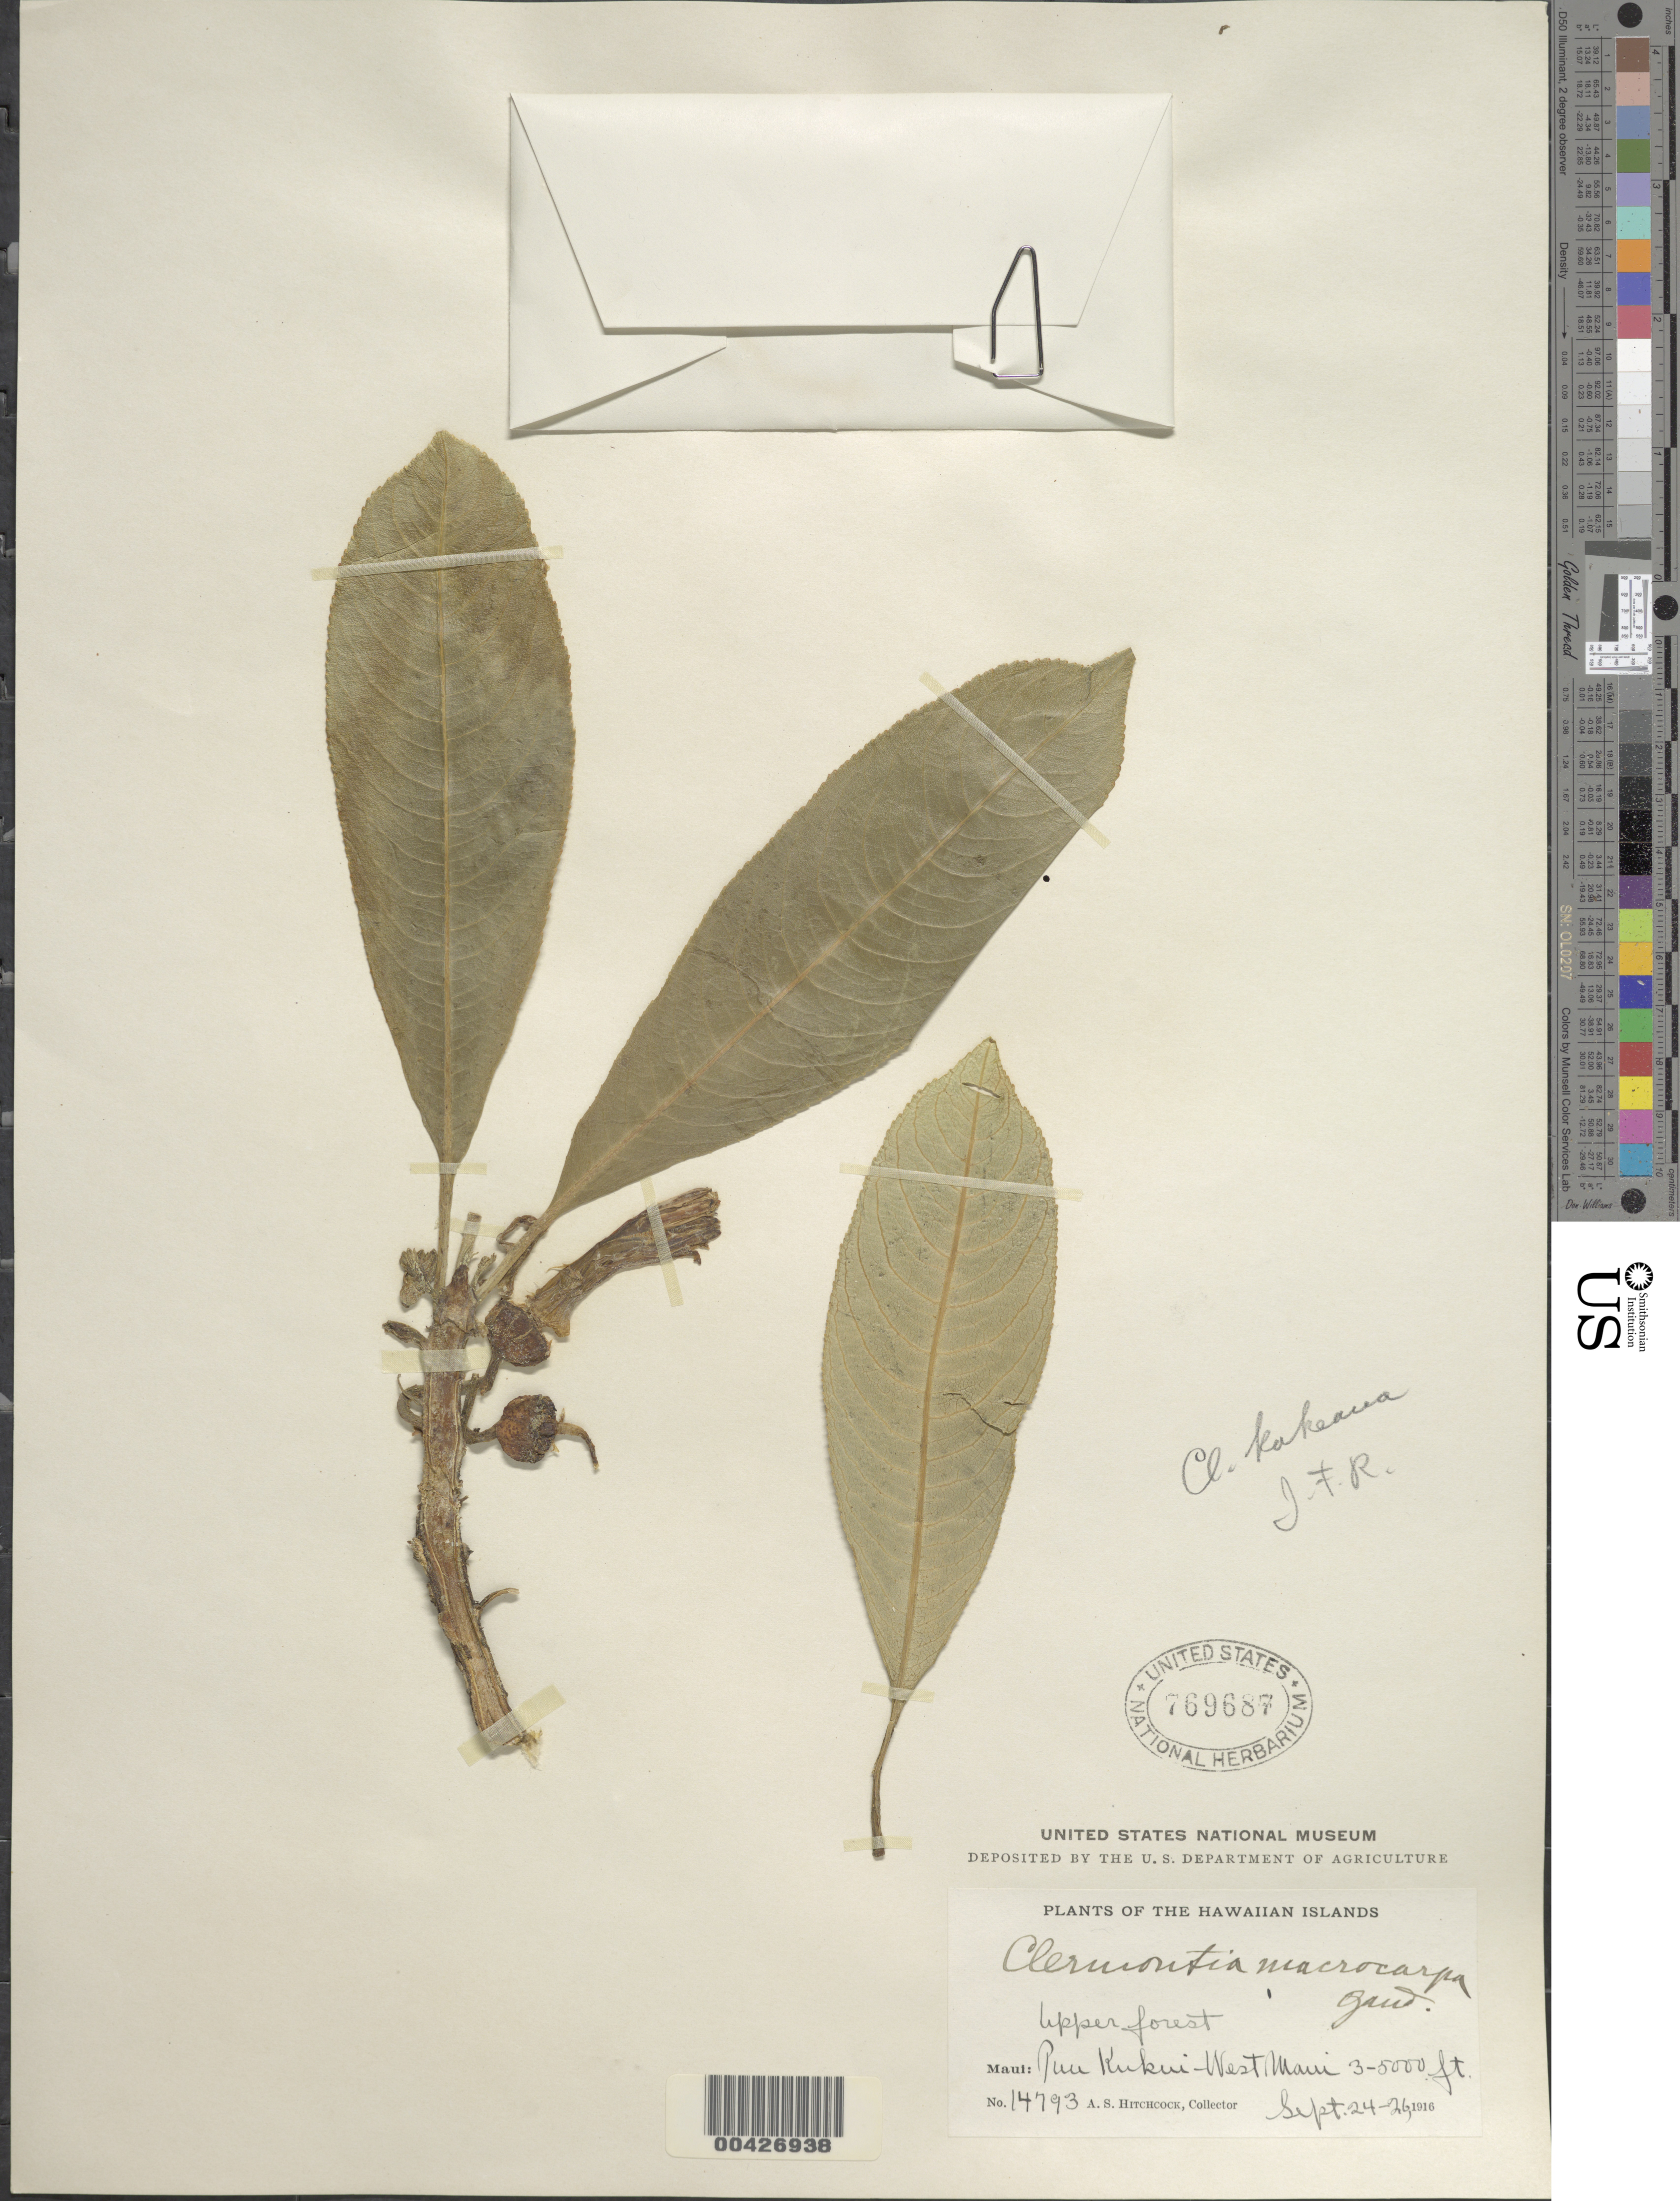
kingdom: Plantae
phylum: Tracheophyta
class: Magnoliopsida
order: Asterales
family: Campanulaceae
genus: Clermontia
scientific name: Clermontia kakeana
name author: Meyen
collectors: A. S. Hitchcock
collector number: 14793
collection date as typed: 24 Sep 1916 to 26 Sep 1916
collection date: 1916-09-24/1916-09-26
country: United States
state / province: Hawaii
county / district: Maui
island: Maui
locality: Puu Kukui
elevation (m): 914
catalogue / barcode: US 769687